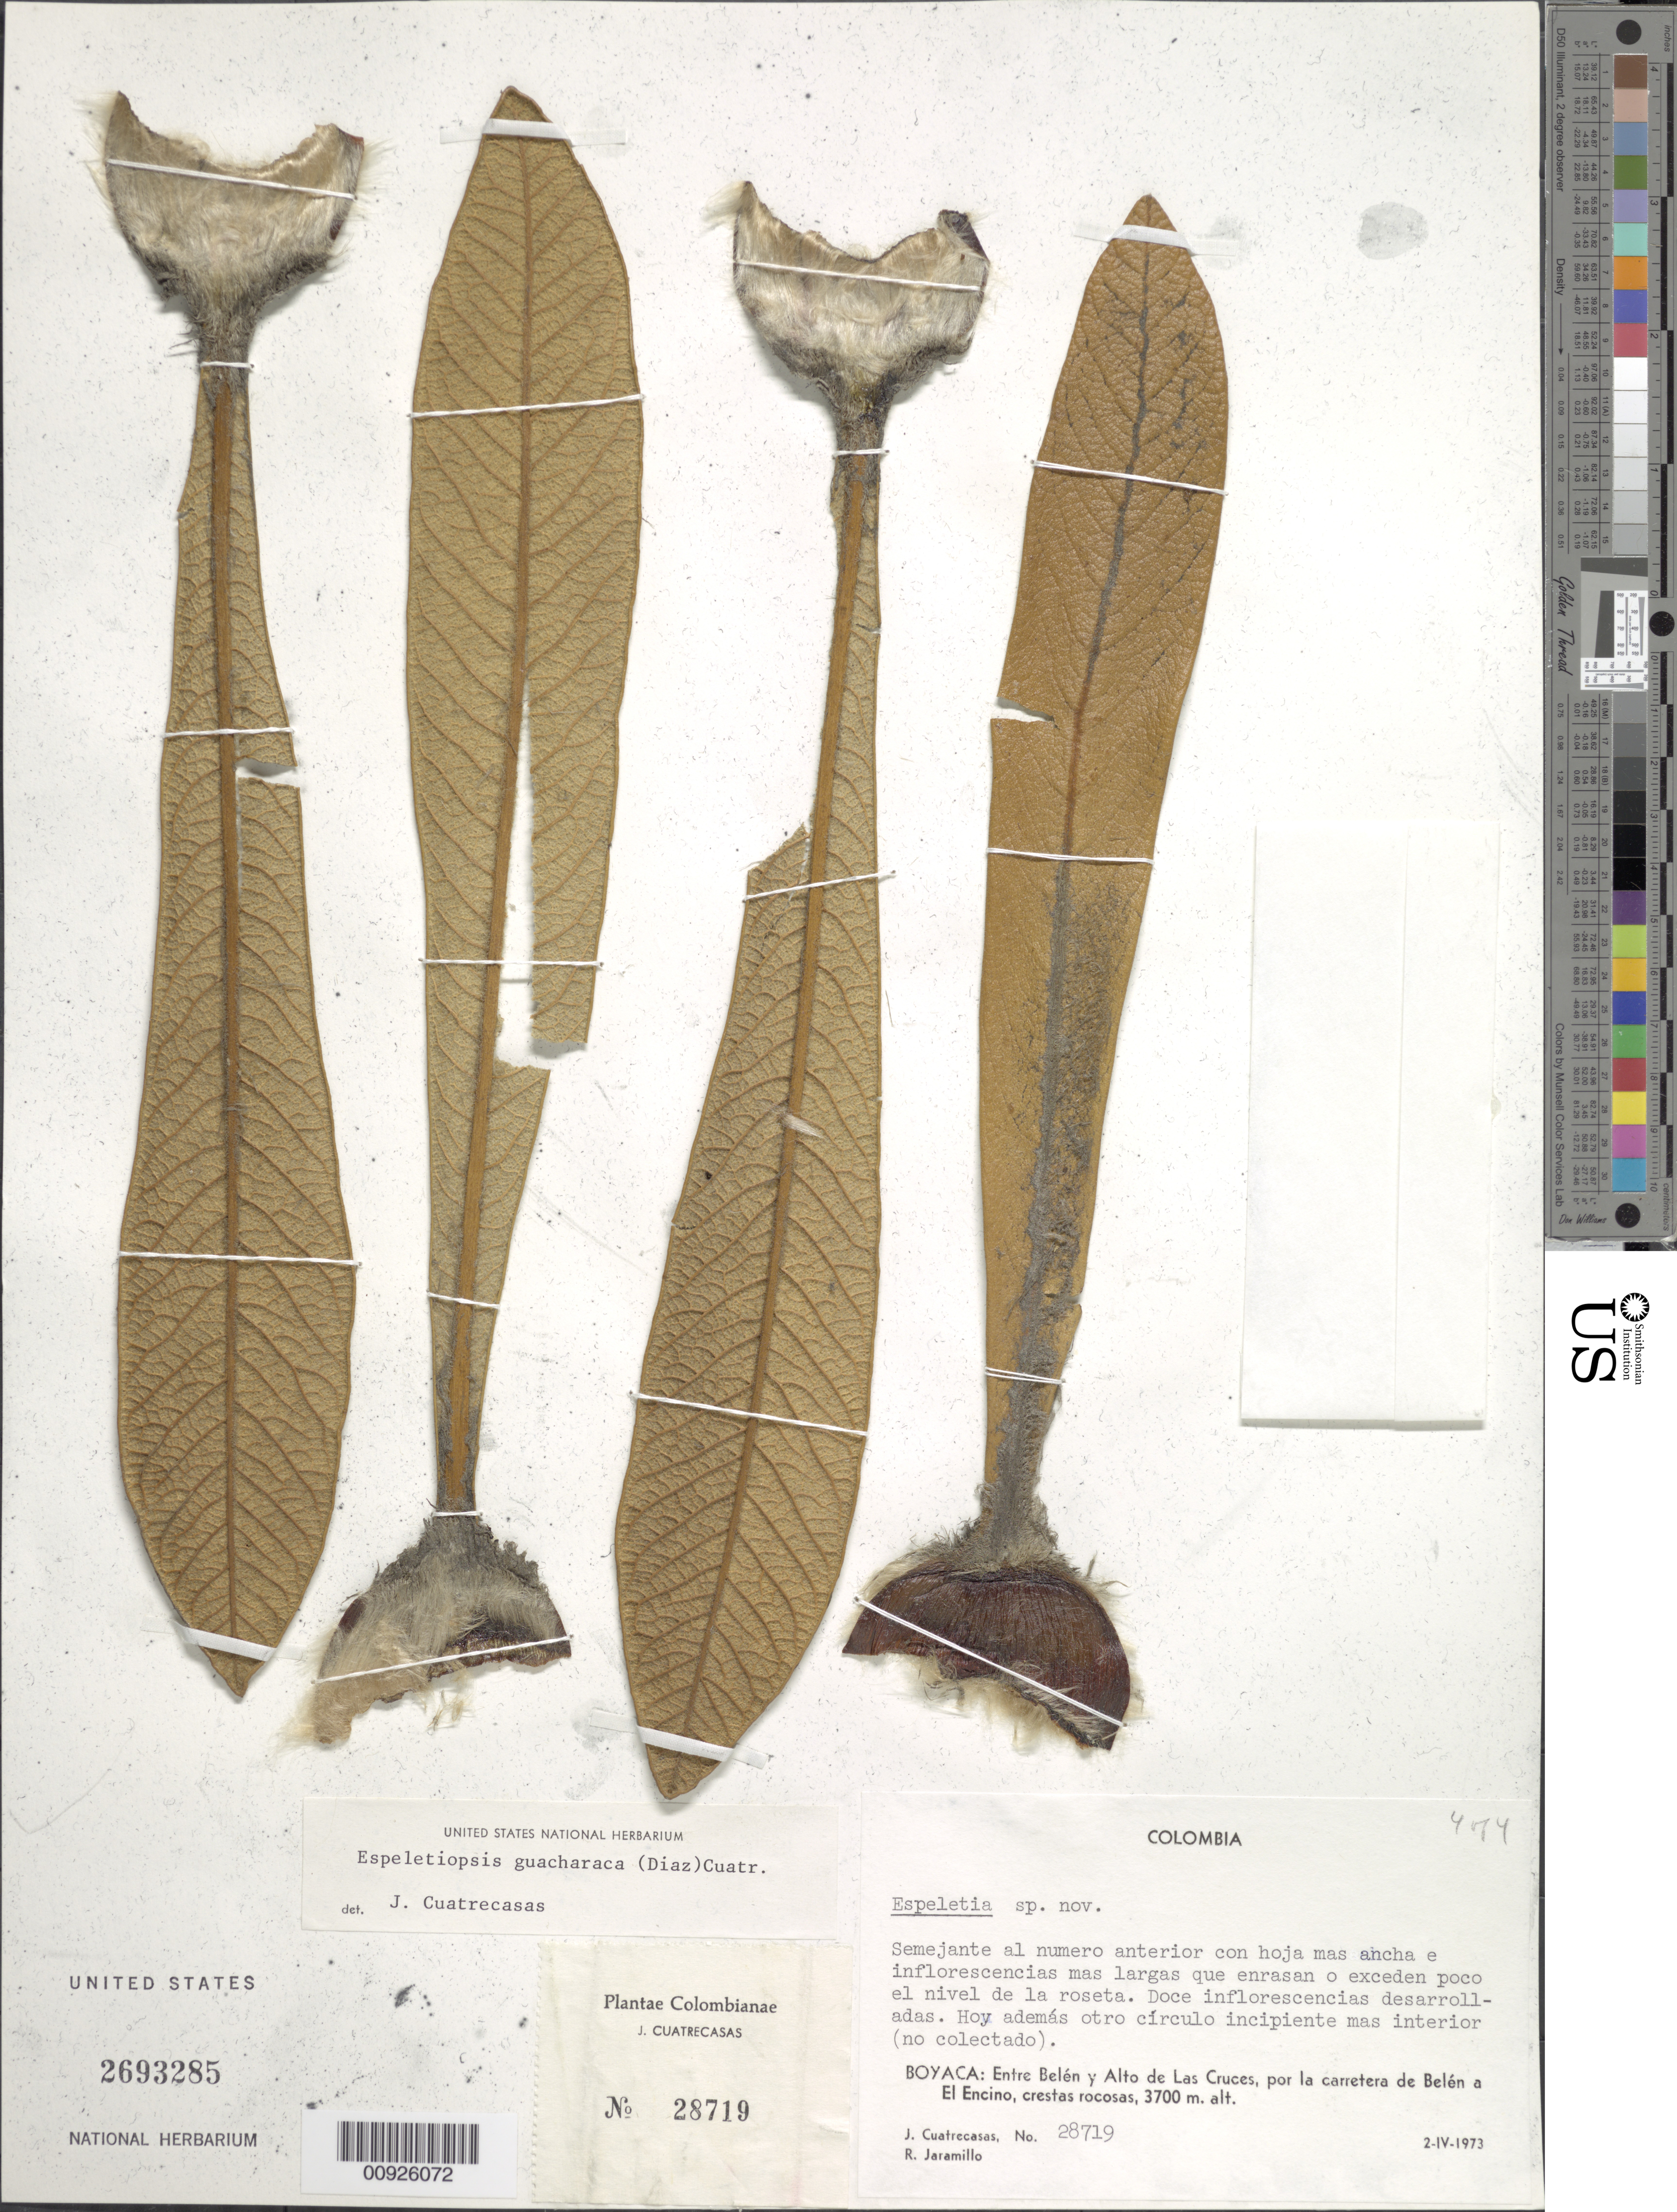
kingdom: Plantae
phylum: Tracheophyta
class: Magnoliopsida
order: Asterales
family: Asteraceae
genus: Espeletiopsis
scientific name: Espeletiopsis jimenez-quesadae var. guacharaca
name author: (S. Díaz) Cuatrec.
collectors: J. Cuatrecasas & R. Jaramillo M.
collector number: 28719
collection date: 1973-04-02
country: Colombia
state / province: Boyacá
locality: Boyacá: Entre Belen y Alto de Las Cruces, por la carretera de Belen a El Encino, crestas rocosas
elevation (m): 3700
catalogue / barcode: US 2693285